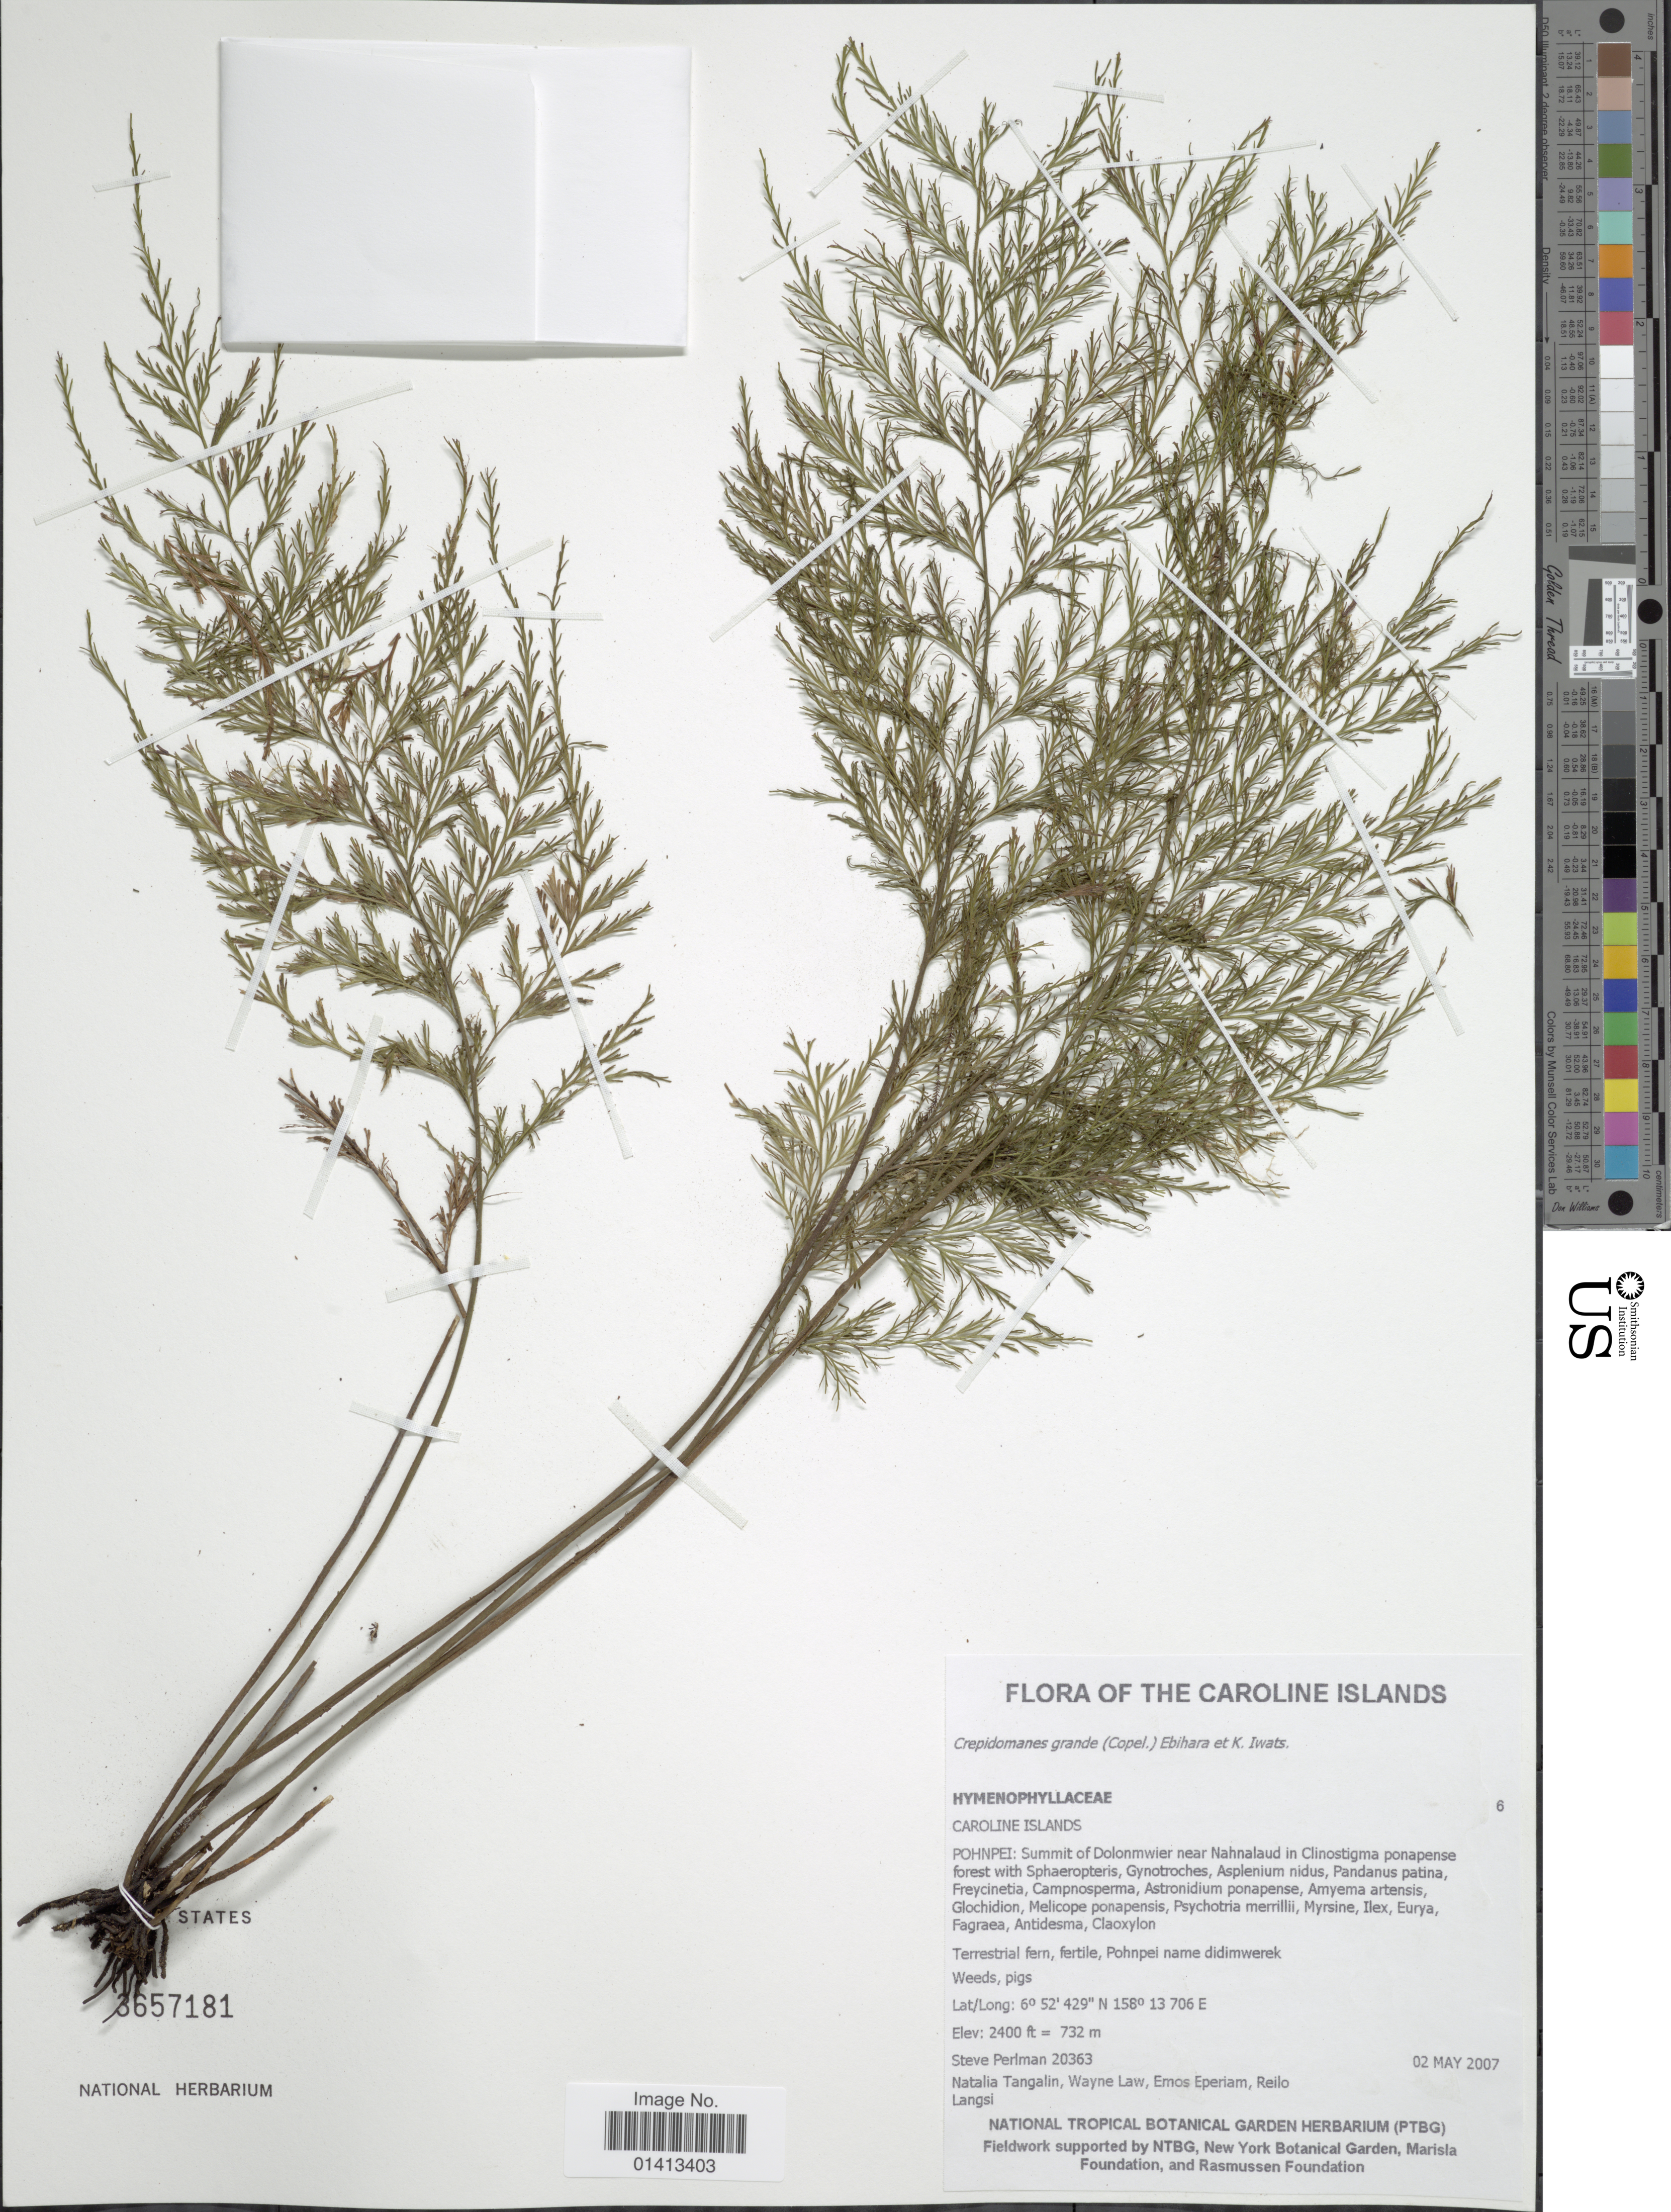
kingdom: Plantae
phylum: Tracheophyta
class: Polypodiopsida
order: Hymenophyllales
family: Hymenophyllaceae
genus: Crepidomanes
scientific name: Crepidomanes grande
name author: (Copel.) Ebihara & K. Iwats.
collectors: S. Perlman, N. Tangalin, W. Law, P. Eperiam & R. Langsi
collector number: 20363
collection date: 2007-05-02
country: Micronesia, Federated States of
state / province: Pohnpei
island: Pohnpei [Ponape]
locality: Summit of Dolonmwier near Nahnalaud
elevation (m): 732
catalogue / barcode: US 3657181